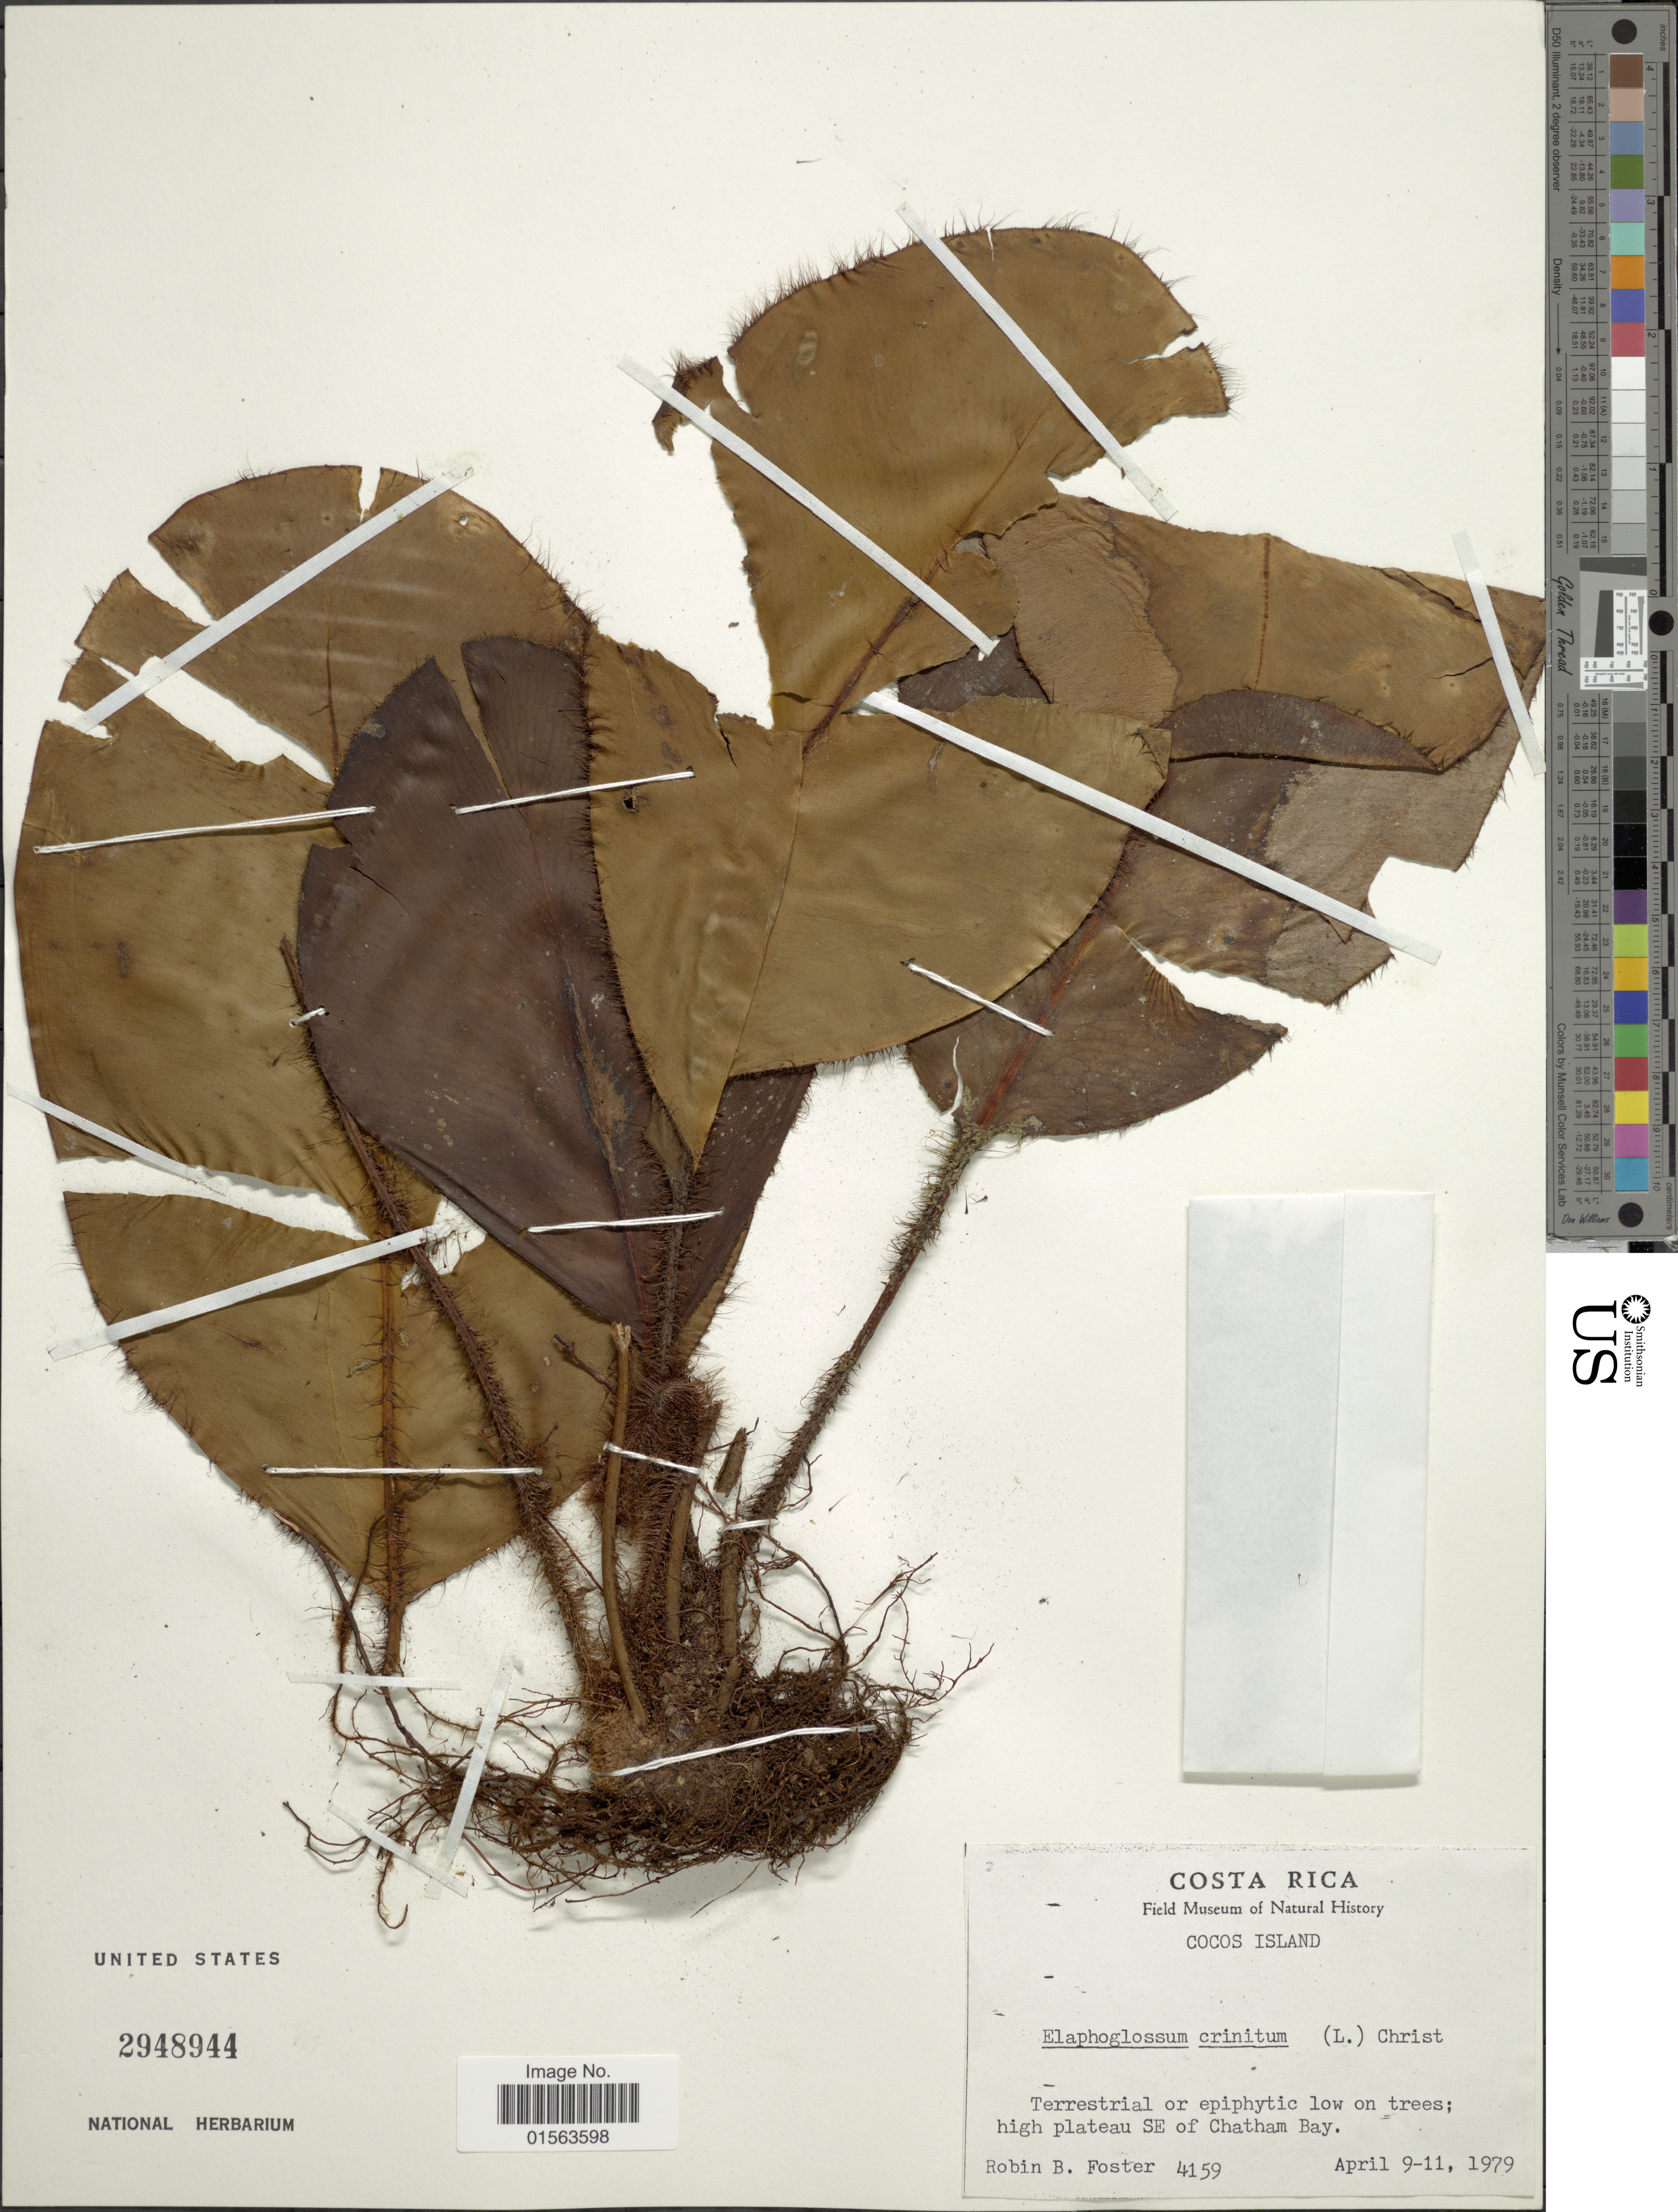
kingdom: Plantae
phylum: Tracheophyta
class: Polypodiopsida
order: Polypodiales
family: Dryopteridaceae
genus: Elaphoglossum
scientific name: Elaphoglossum crinitum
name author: (L.) Christ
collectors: R. B. Foster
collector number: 4159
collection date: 1979-04-09/1979-04-11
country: Costa Rica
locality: Cocos Island, highplateau SE of Chatham Bay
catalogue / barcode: US 2948944